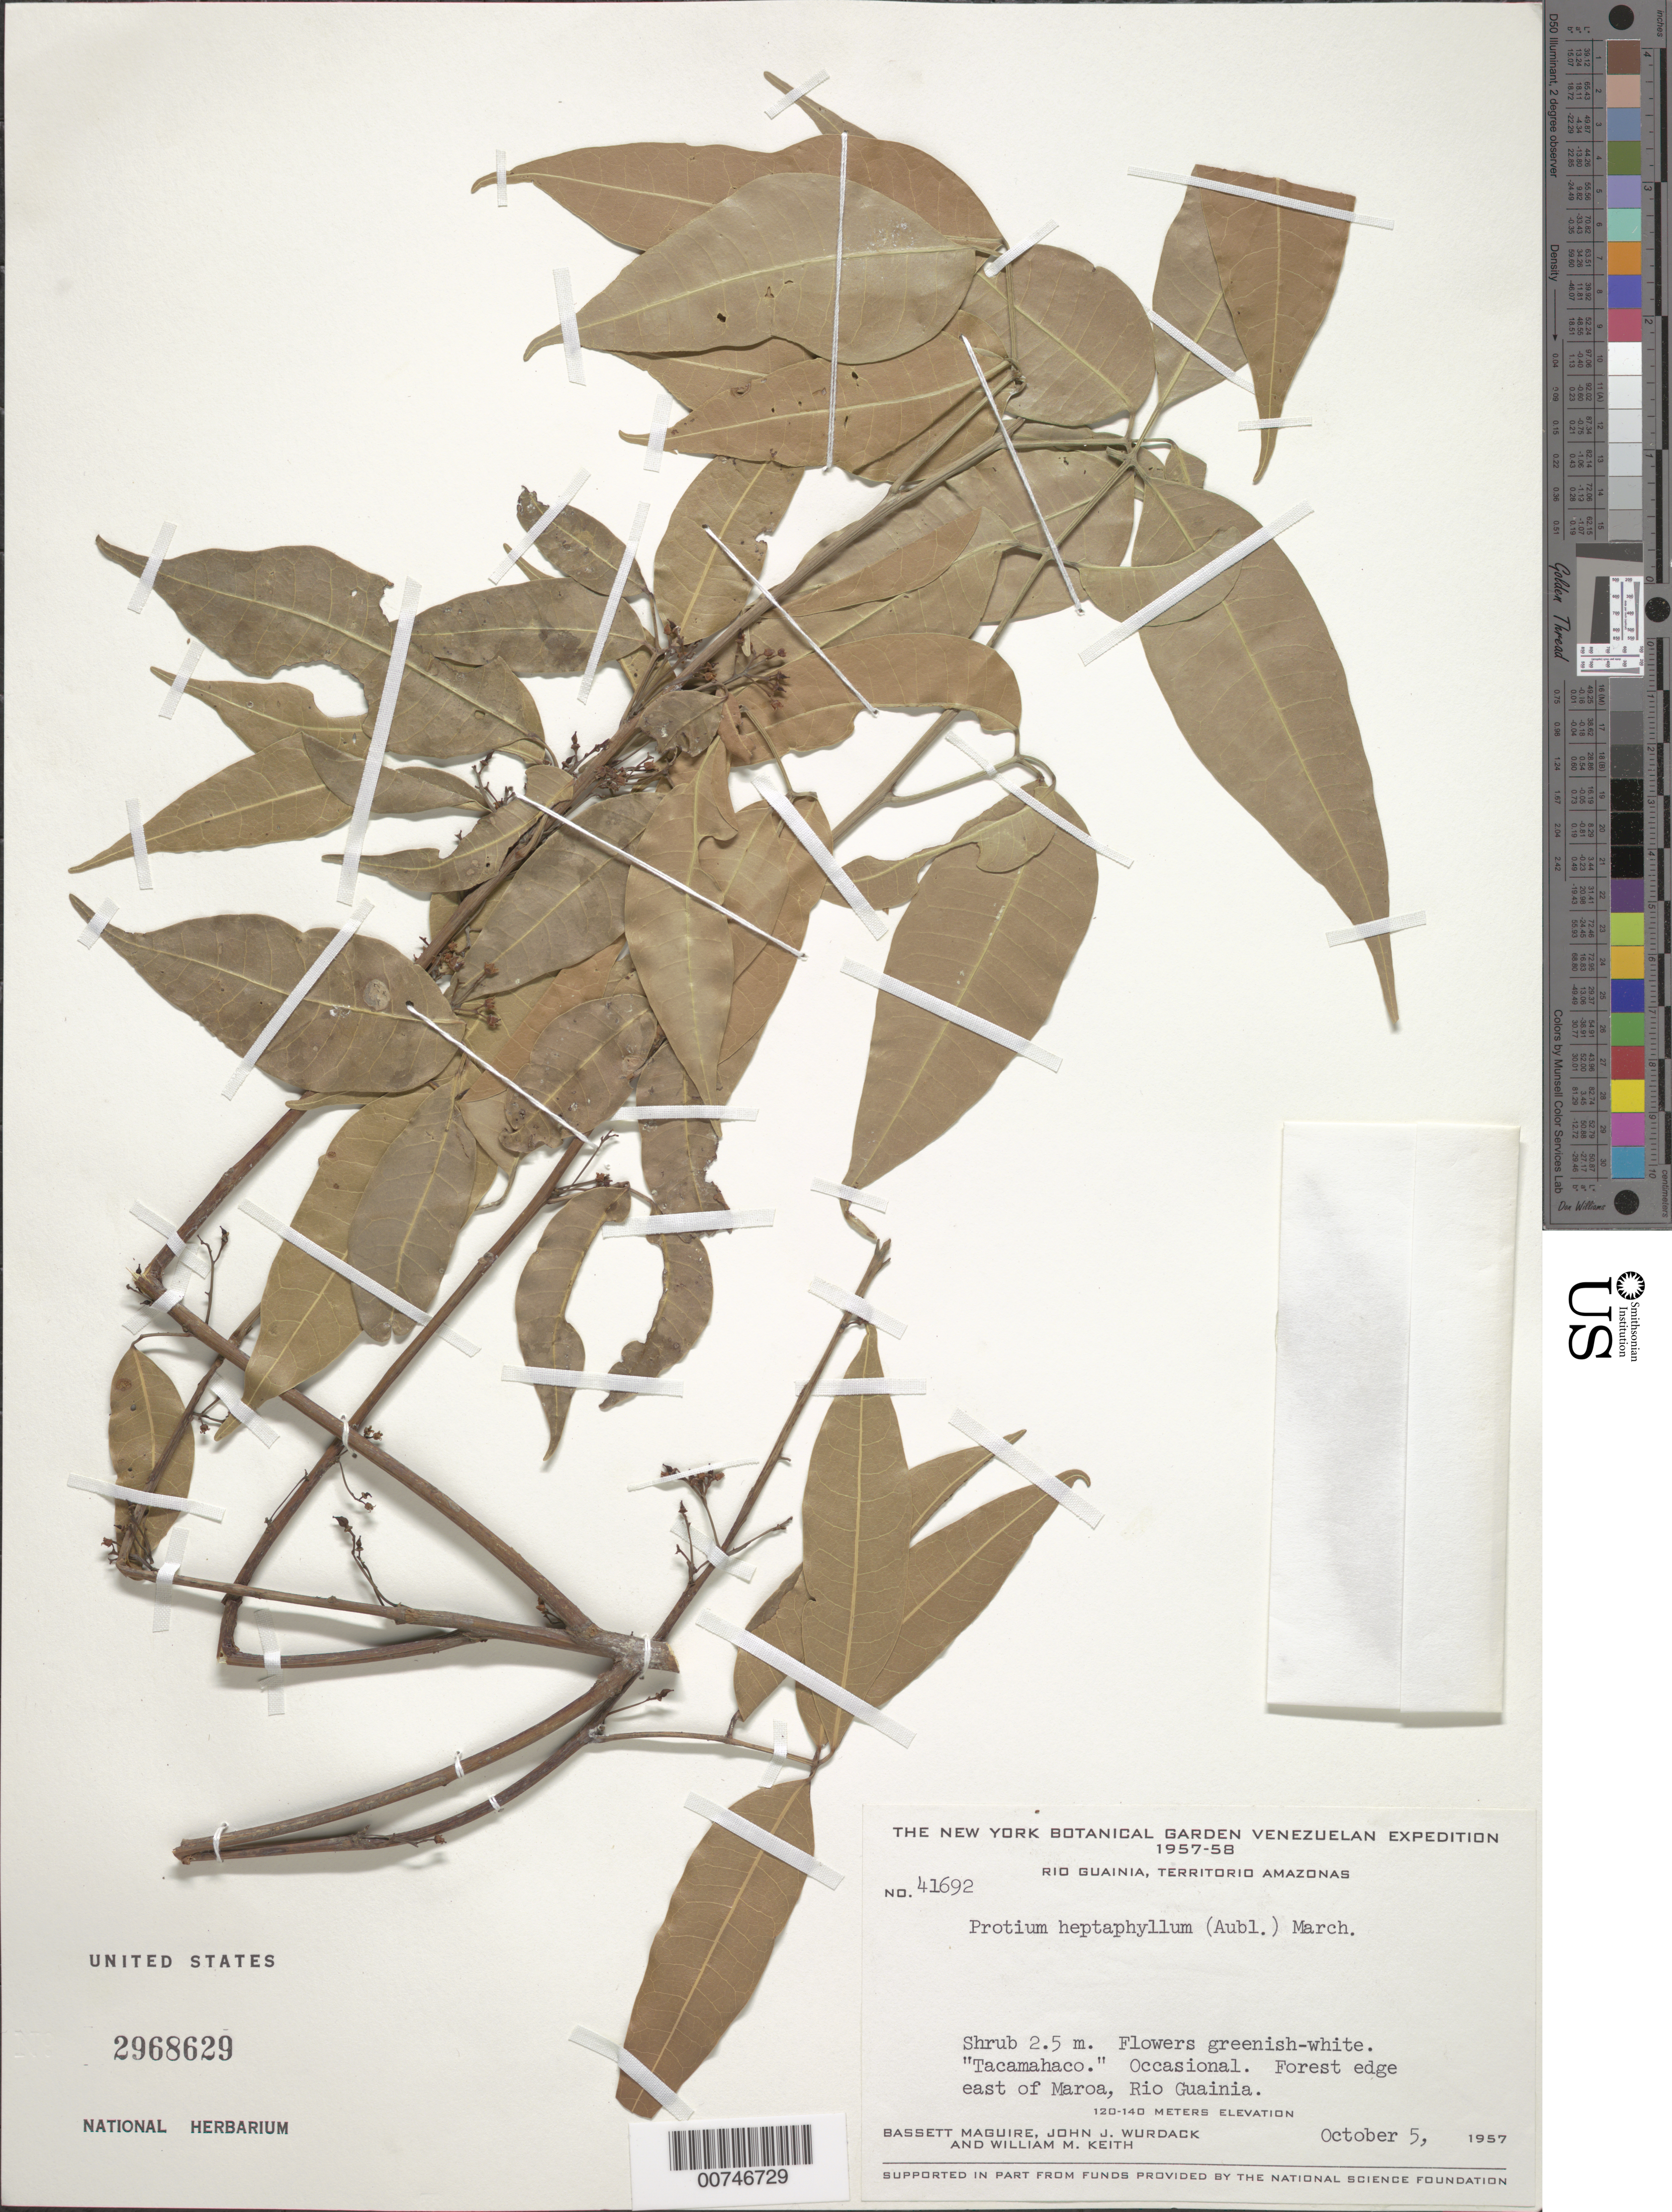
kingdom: Plantae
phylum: Tracheophyta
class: Magnoliopsida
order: Sapindales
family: Burseraceae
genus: Protium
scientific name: Protium heptaphyllum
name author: (Aubl.) Marchand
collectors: B. Maguire, J. J. Wurdack & W. Keith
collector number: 41692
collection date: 1957-10-05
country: Venezuela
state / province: Amazonas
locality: Rio Guainia. East of Maroa.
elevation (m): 120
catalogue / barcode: US 2968629